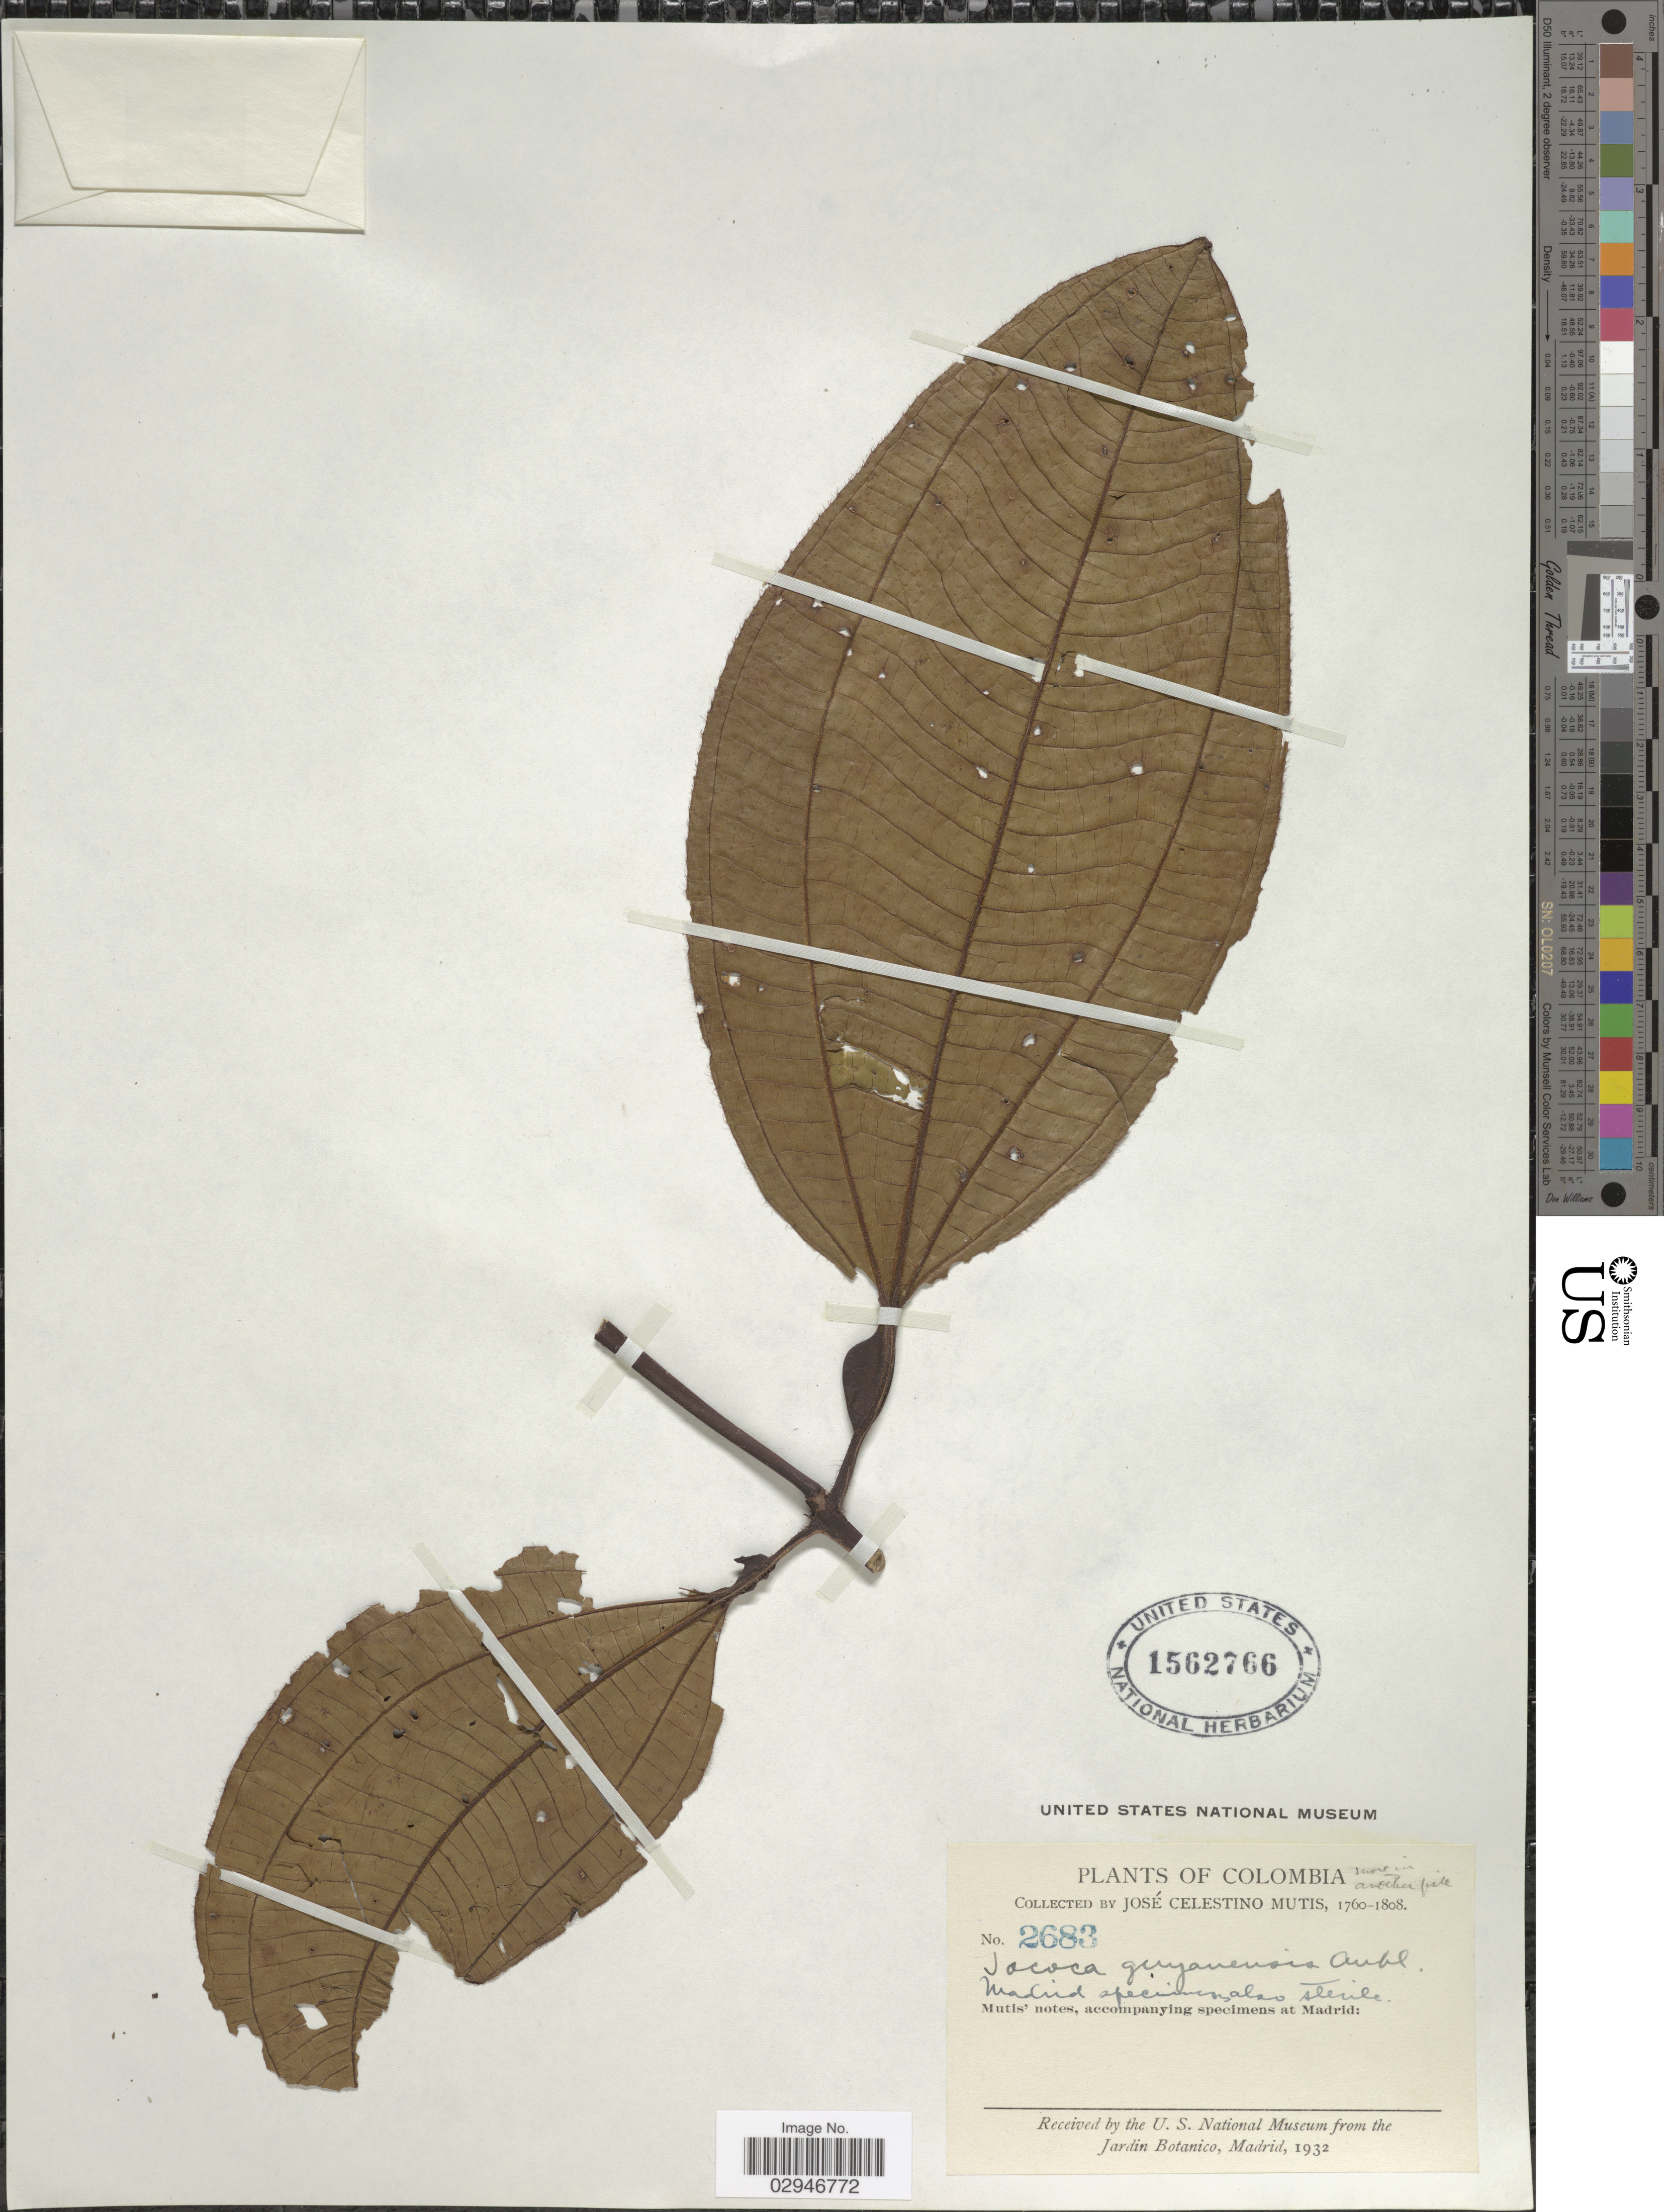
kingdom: Plantae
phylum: Tracheophyta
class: Magnoliopsida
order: Myrtales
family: Melastomataceae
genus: Tococa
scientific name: Tococa guianensis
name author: Aubl.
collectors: J. C. B. Mutis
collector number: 2683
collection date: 1760/1808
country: Colombia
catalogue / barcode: US 1562766